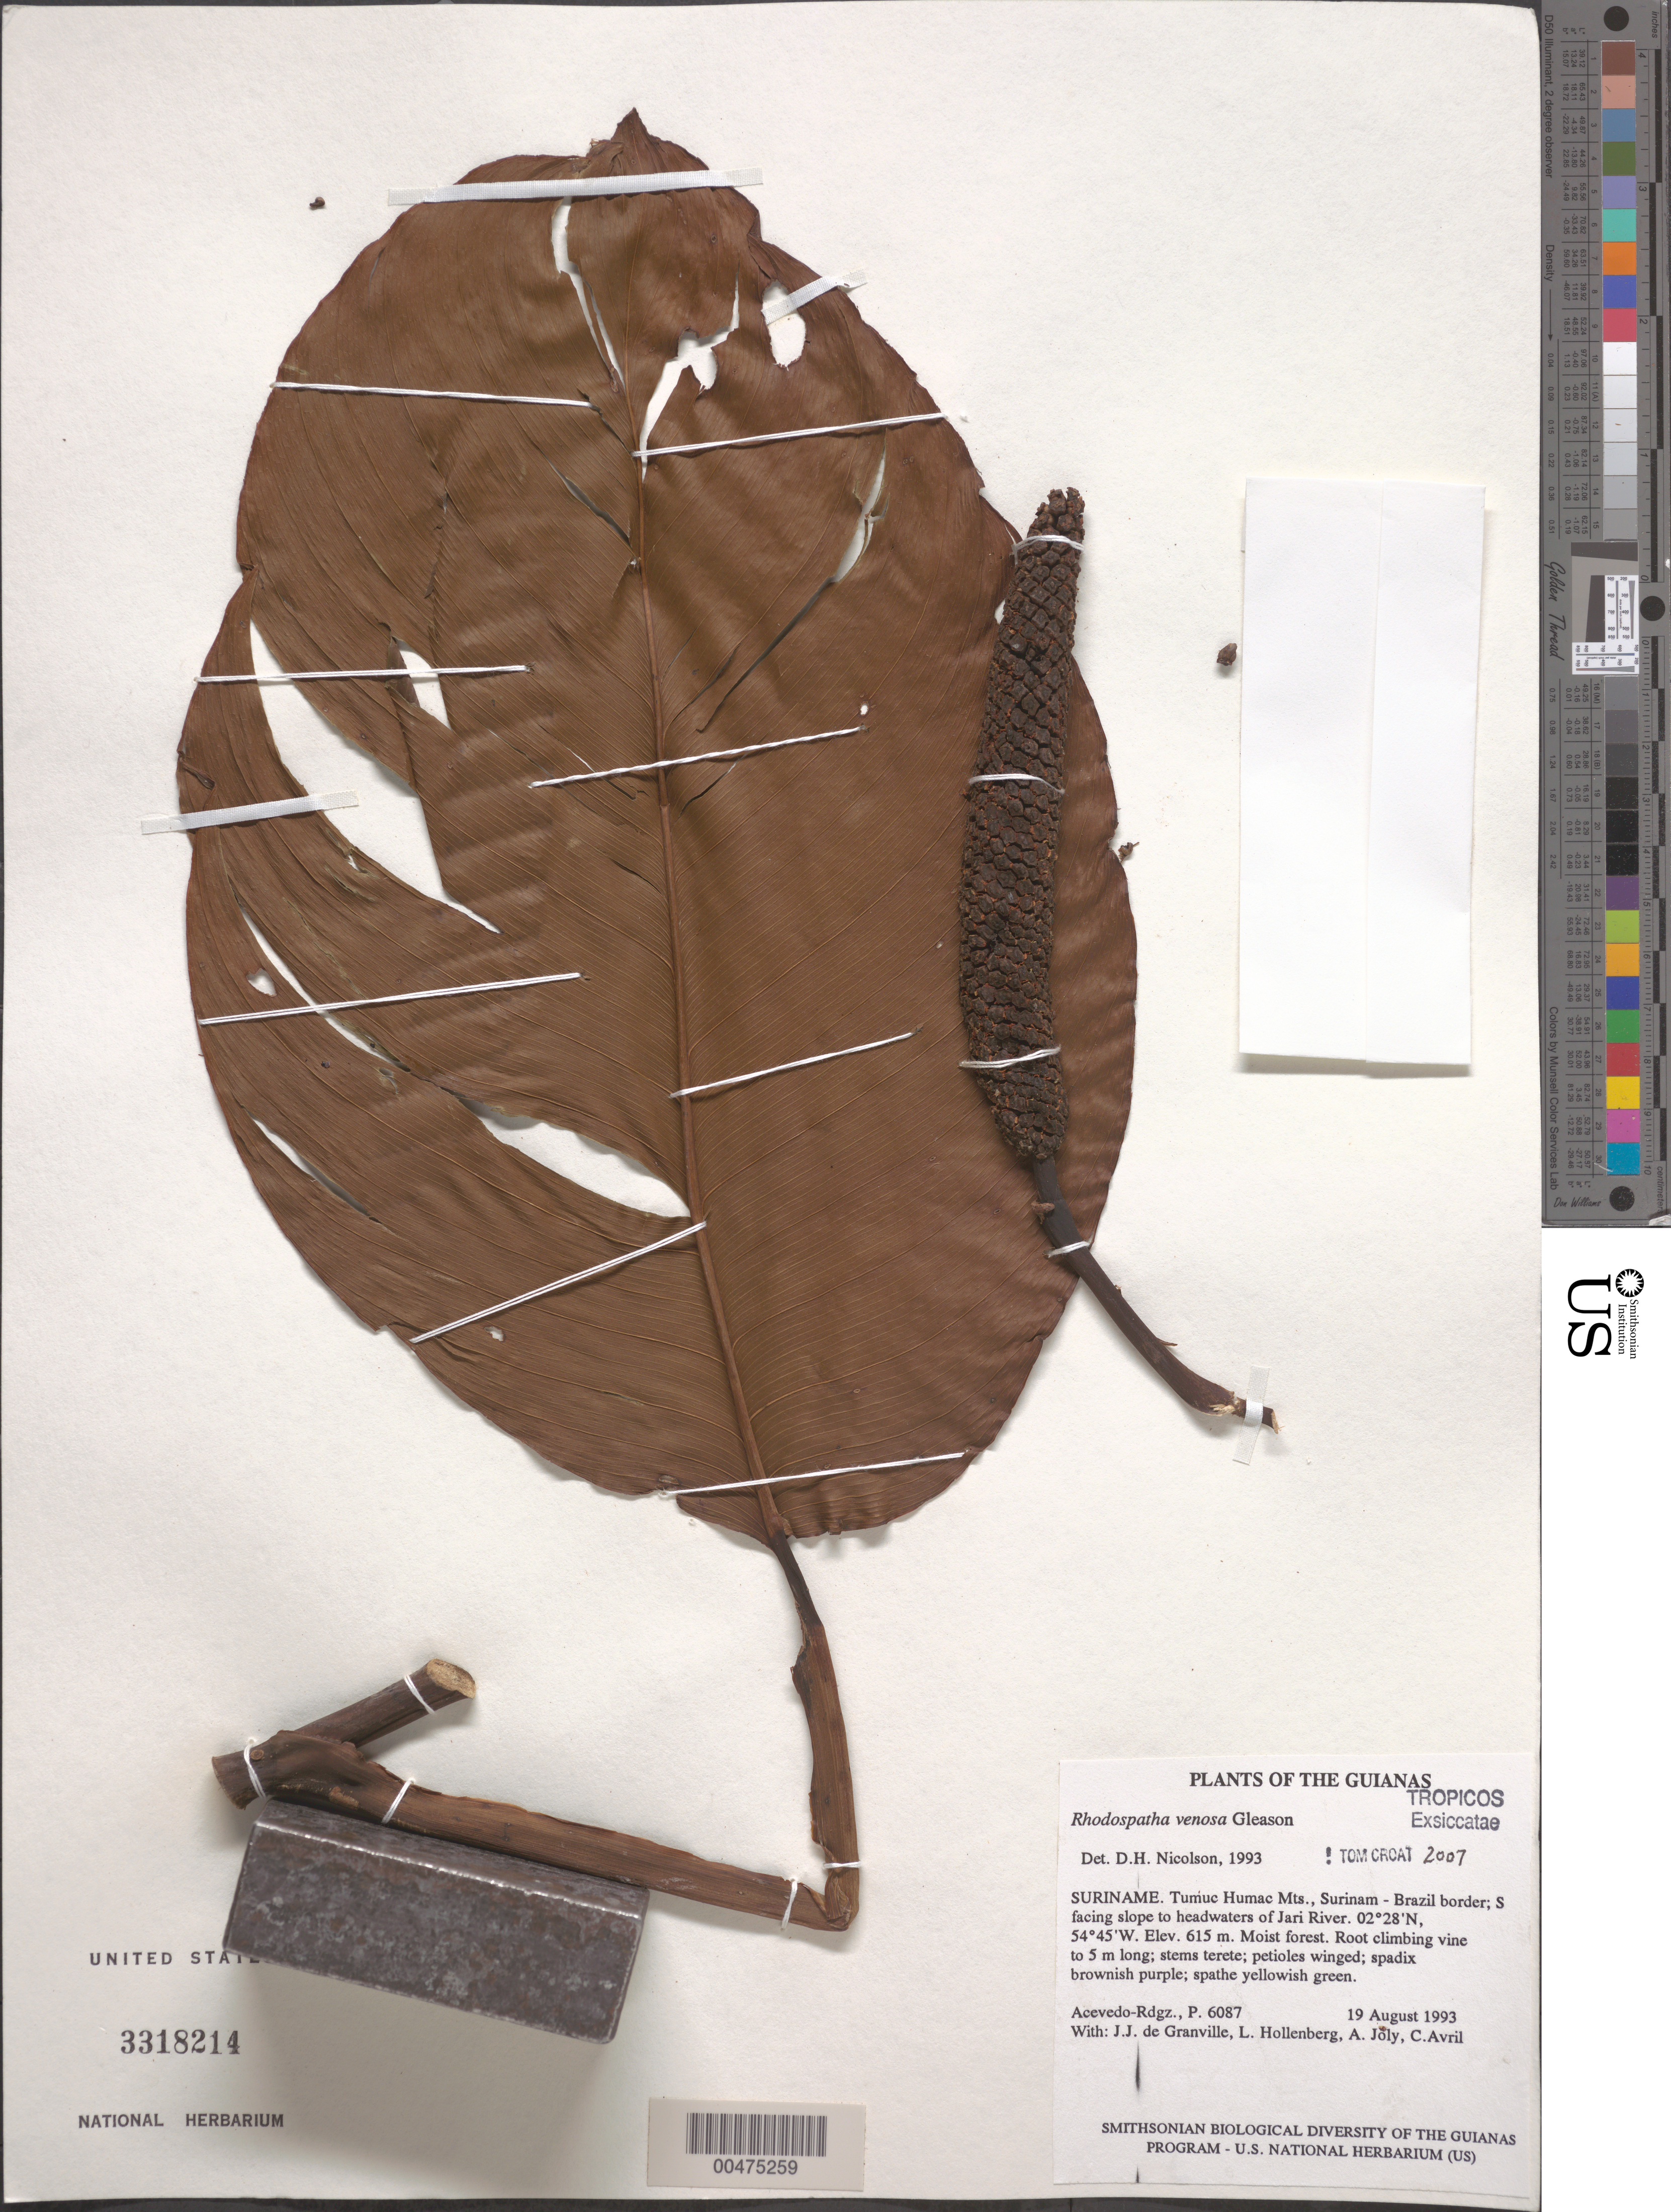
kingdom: Plantae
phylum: Tracheophyta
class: Liliopsida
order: Alismatales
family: Araceae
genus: Rhodospatha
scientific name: Rhodospatha venosa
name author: Gleason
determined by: Nicolson, Dan H.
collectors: P. Acevedo-Rodr.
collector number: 6087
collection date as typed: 19 Aug 1993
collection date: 1993-08-19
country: Suriname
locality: Tumuc Humac Mts., Surinam - Brazil border; S facing slope to headwaters of Jari River.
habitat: Moist forest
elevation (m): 615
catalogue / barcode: US 3318214